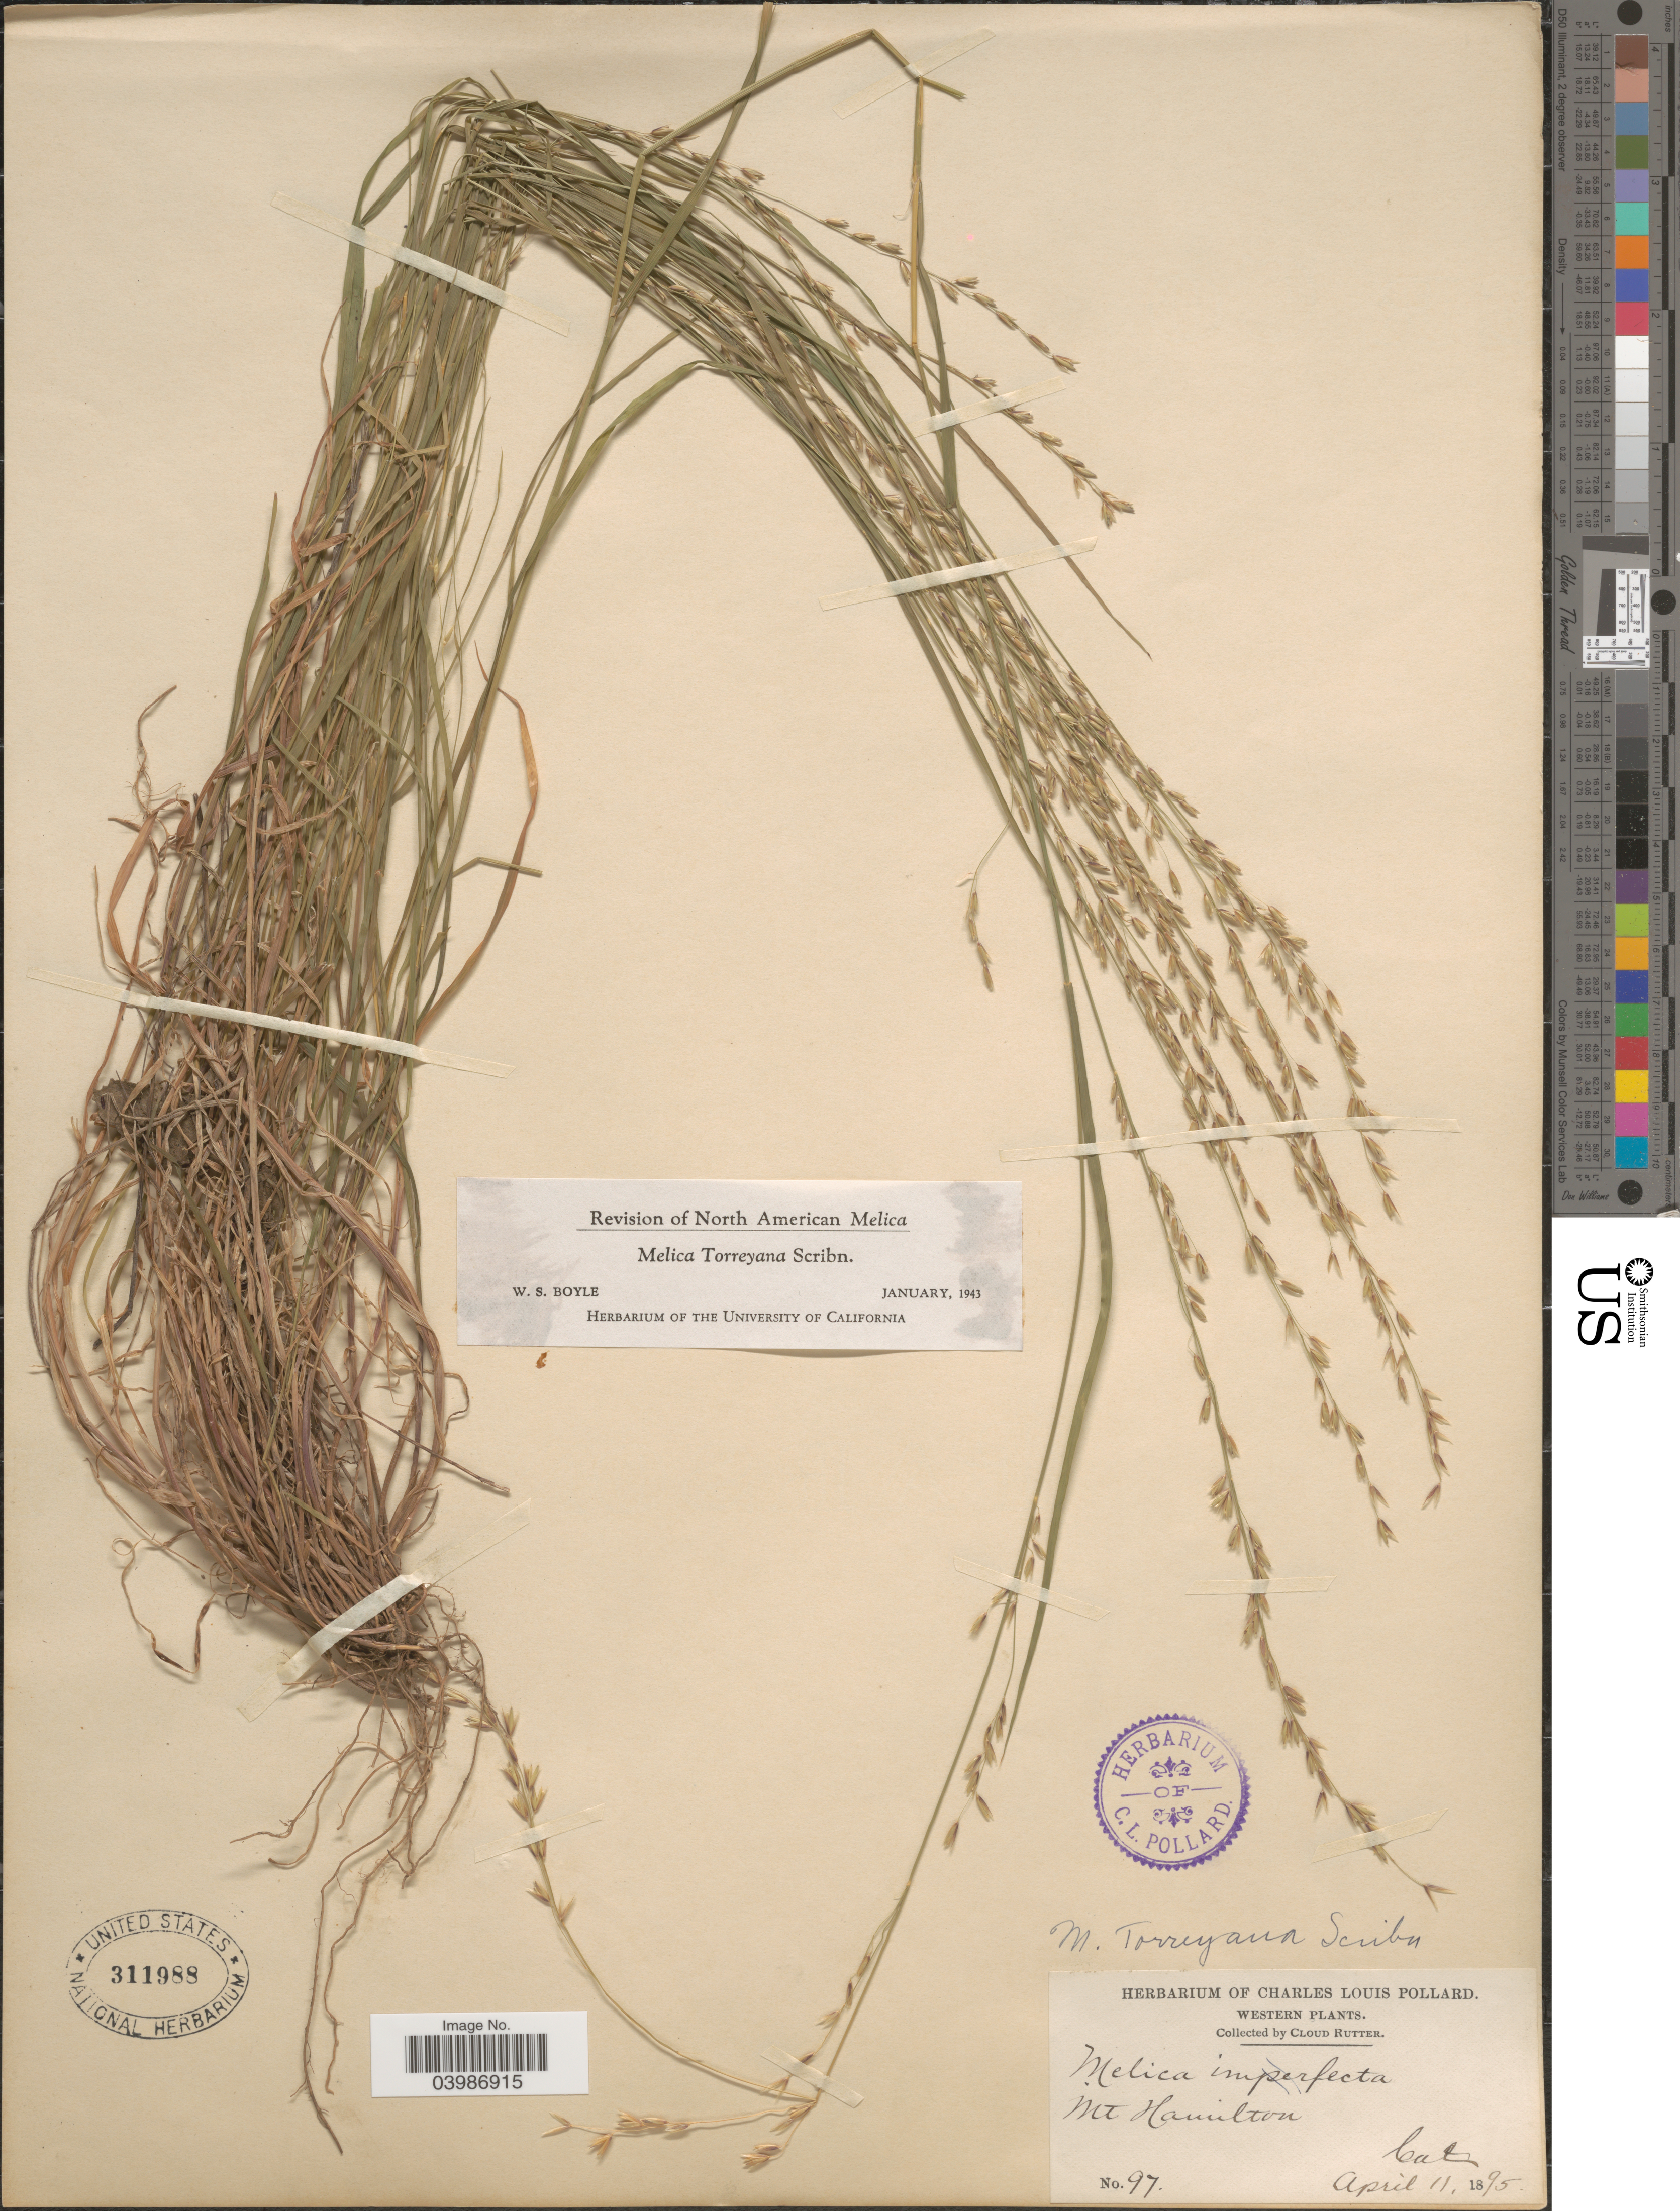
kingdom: Plantae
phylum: Tracheophyta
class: Liliopsida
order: Poales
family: Poaceae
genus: Melica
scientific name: Melica torreyana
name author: Scribn.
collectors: C. Rutter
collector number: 97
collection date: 1895-04-11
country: United States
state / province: California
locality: Western. Mt Hamilton.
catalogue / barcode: US 311988